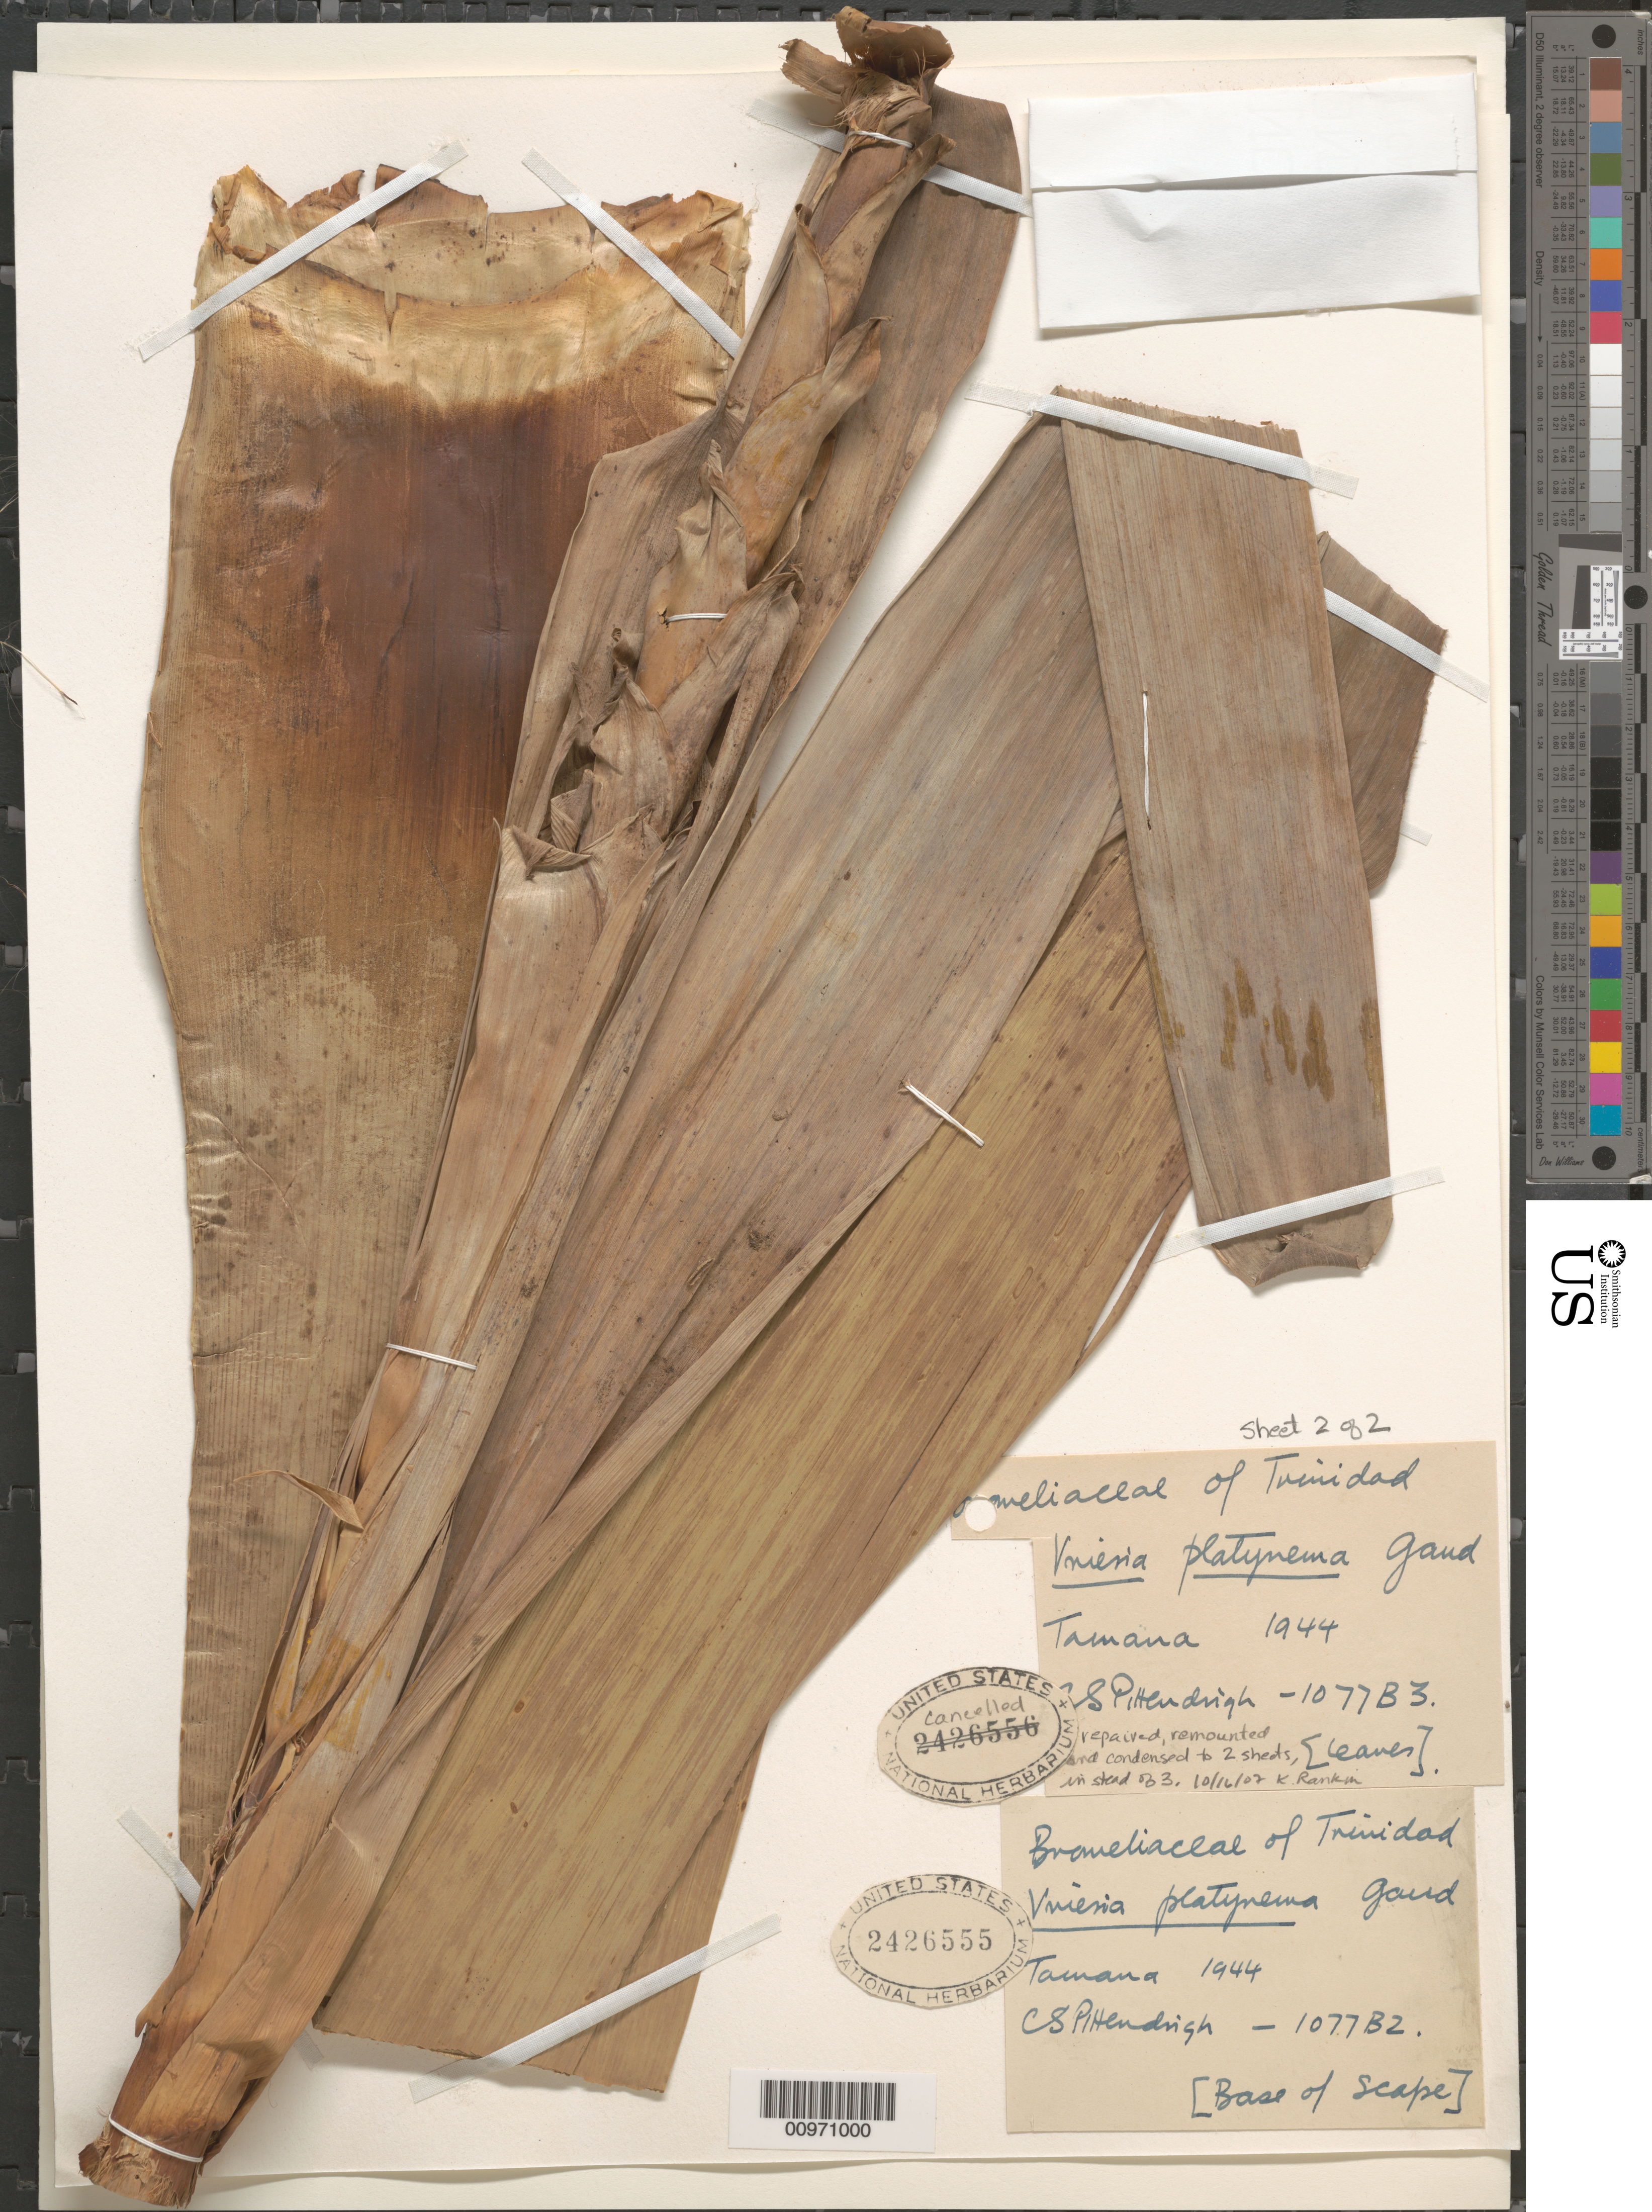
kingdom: Plantae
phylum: Tracheophyta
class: Liliopsida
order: Poales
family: Bromeliaceae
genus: Vriesea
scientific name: Vriesea platynema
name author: Gaudich.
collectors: C. S. Pittendrigh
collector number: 1077b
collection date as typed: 1944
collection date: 1944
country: Trinidad and Tobago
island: Trinidad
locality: Tamana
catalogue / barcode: US 2426555